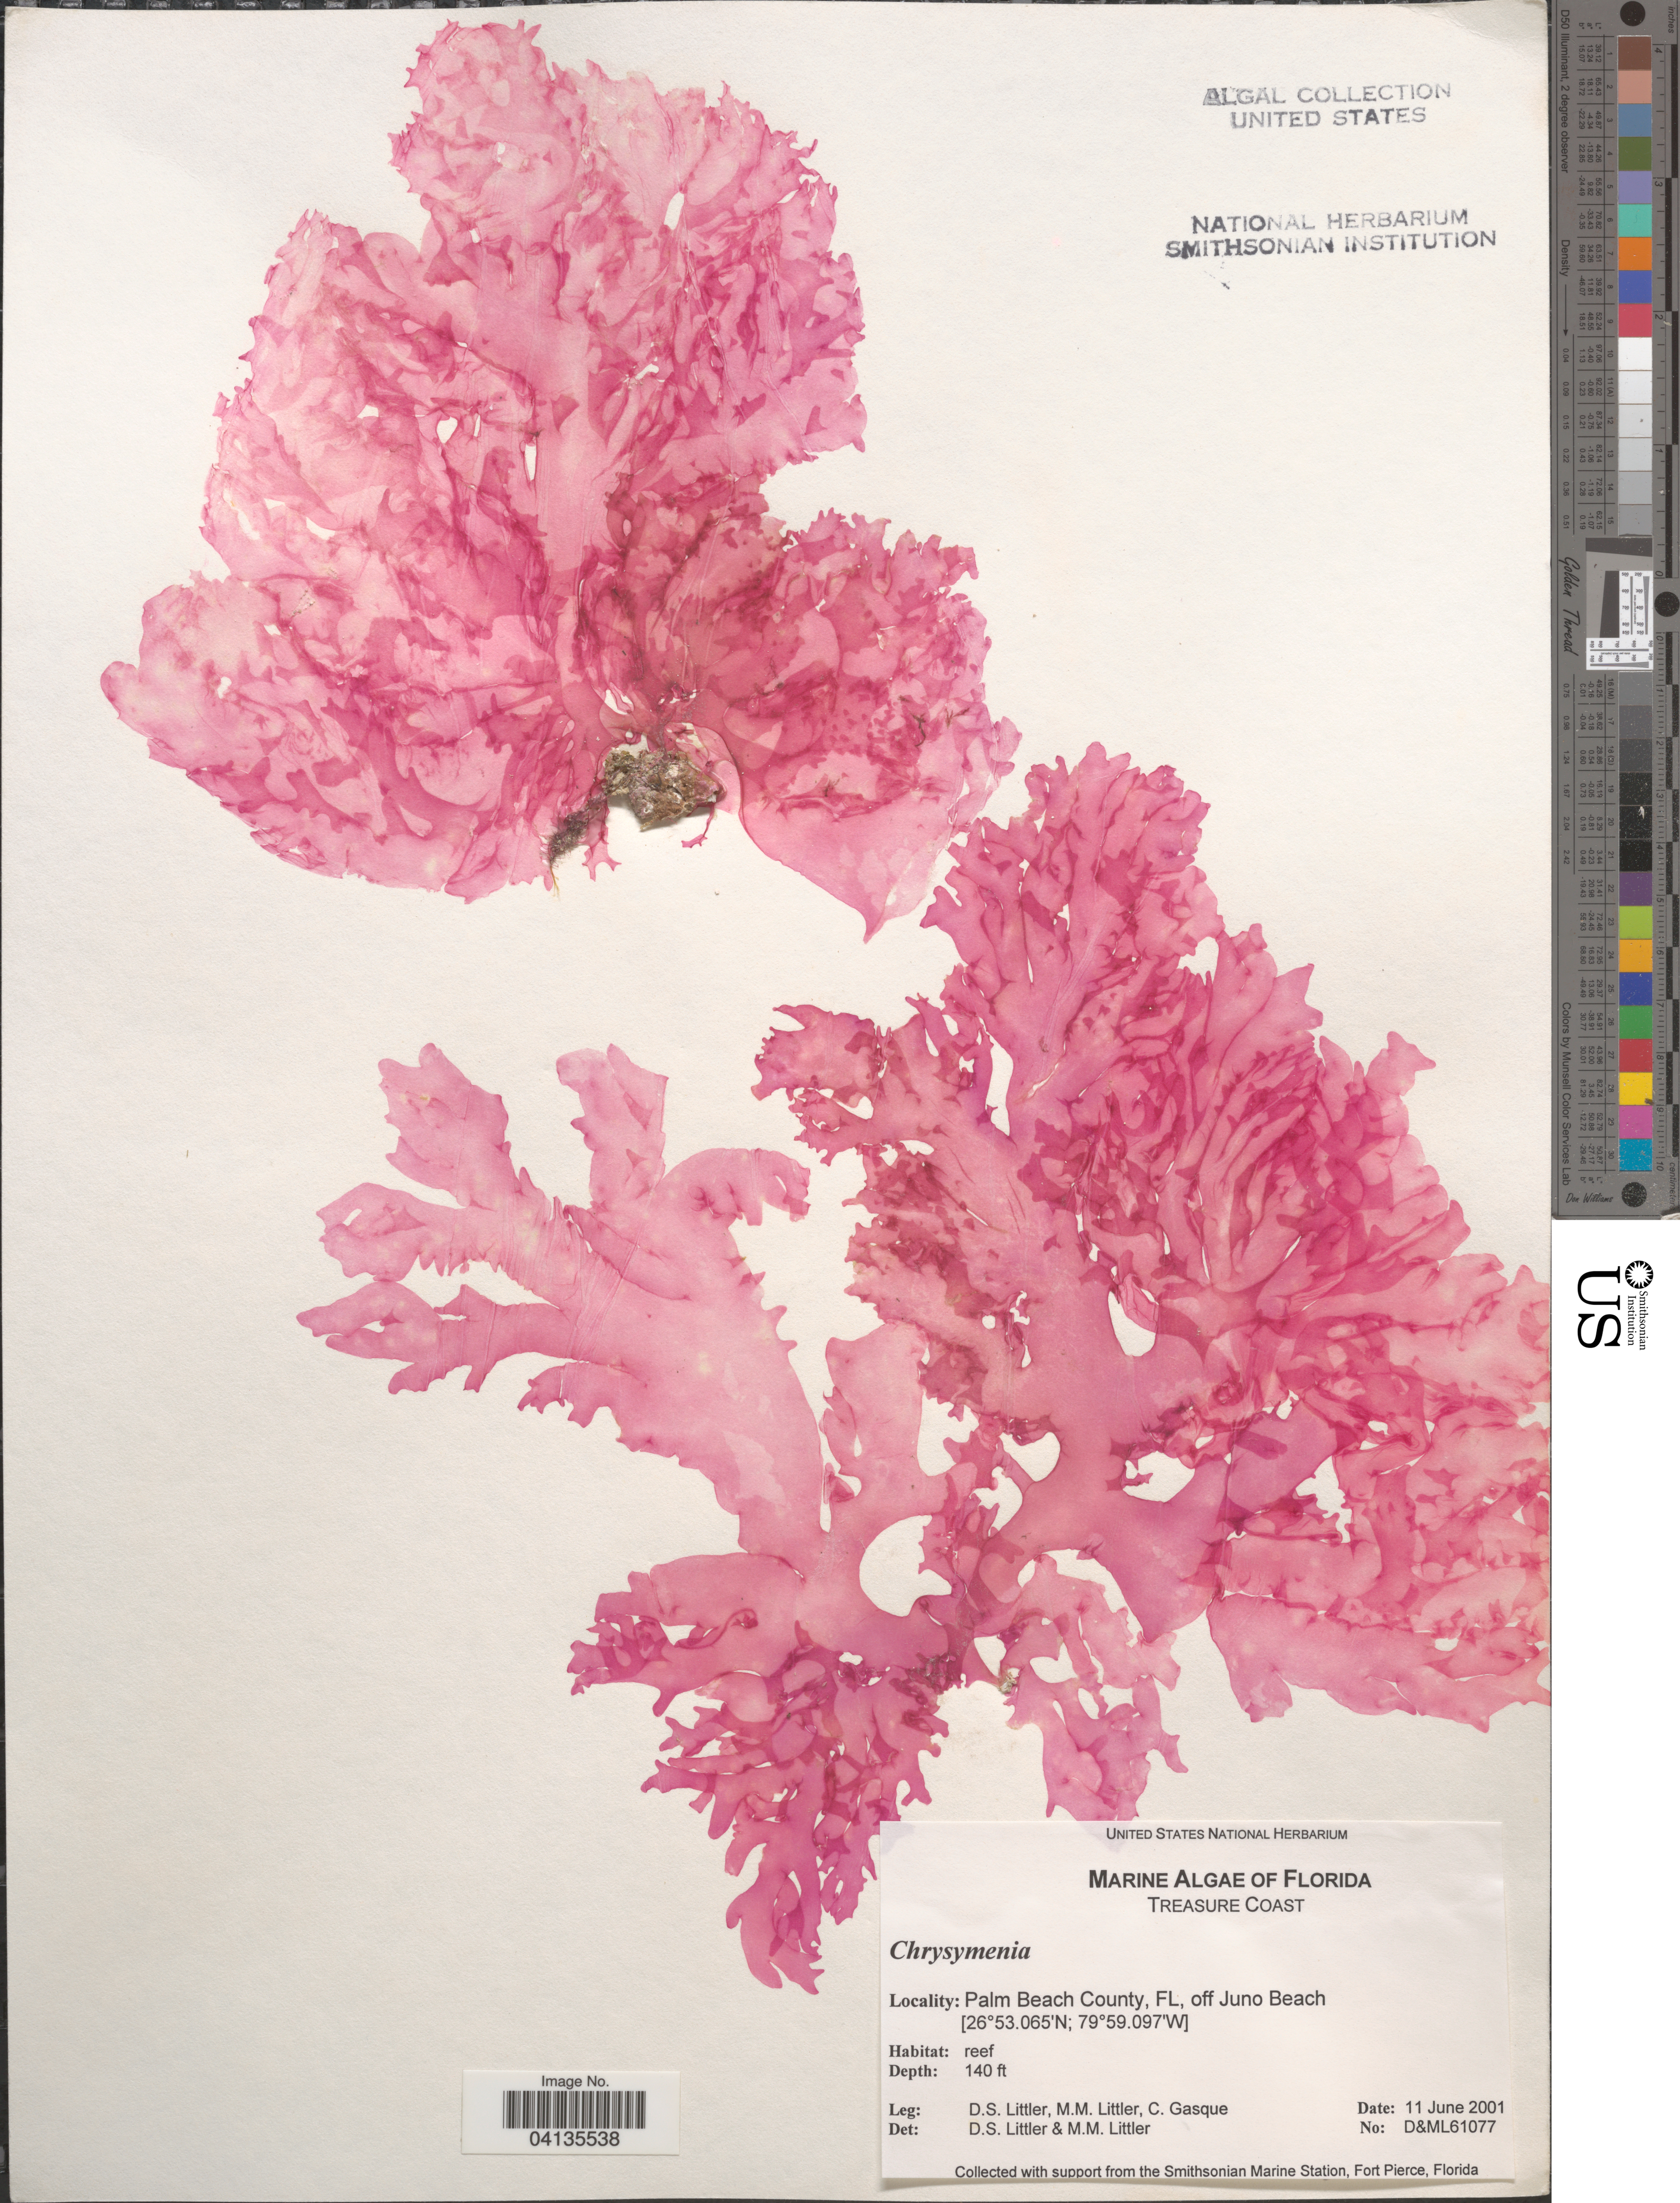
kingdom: Plantae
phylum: Rhodophyta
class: Florideophyceae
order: Rhodymeniales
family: Rhodymeniaceae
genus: Chrysymenia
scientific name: Chrysymenia sp.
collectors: D. S. Littler & C. Gasque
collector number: D&ML61077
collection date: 2001-06-11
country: United States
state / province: Florida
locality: Treasure Coast. Palm Beach County, off Juno Beach.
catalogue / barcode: US 328564